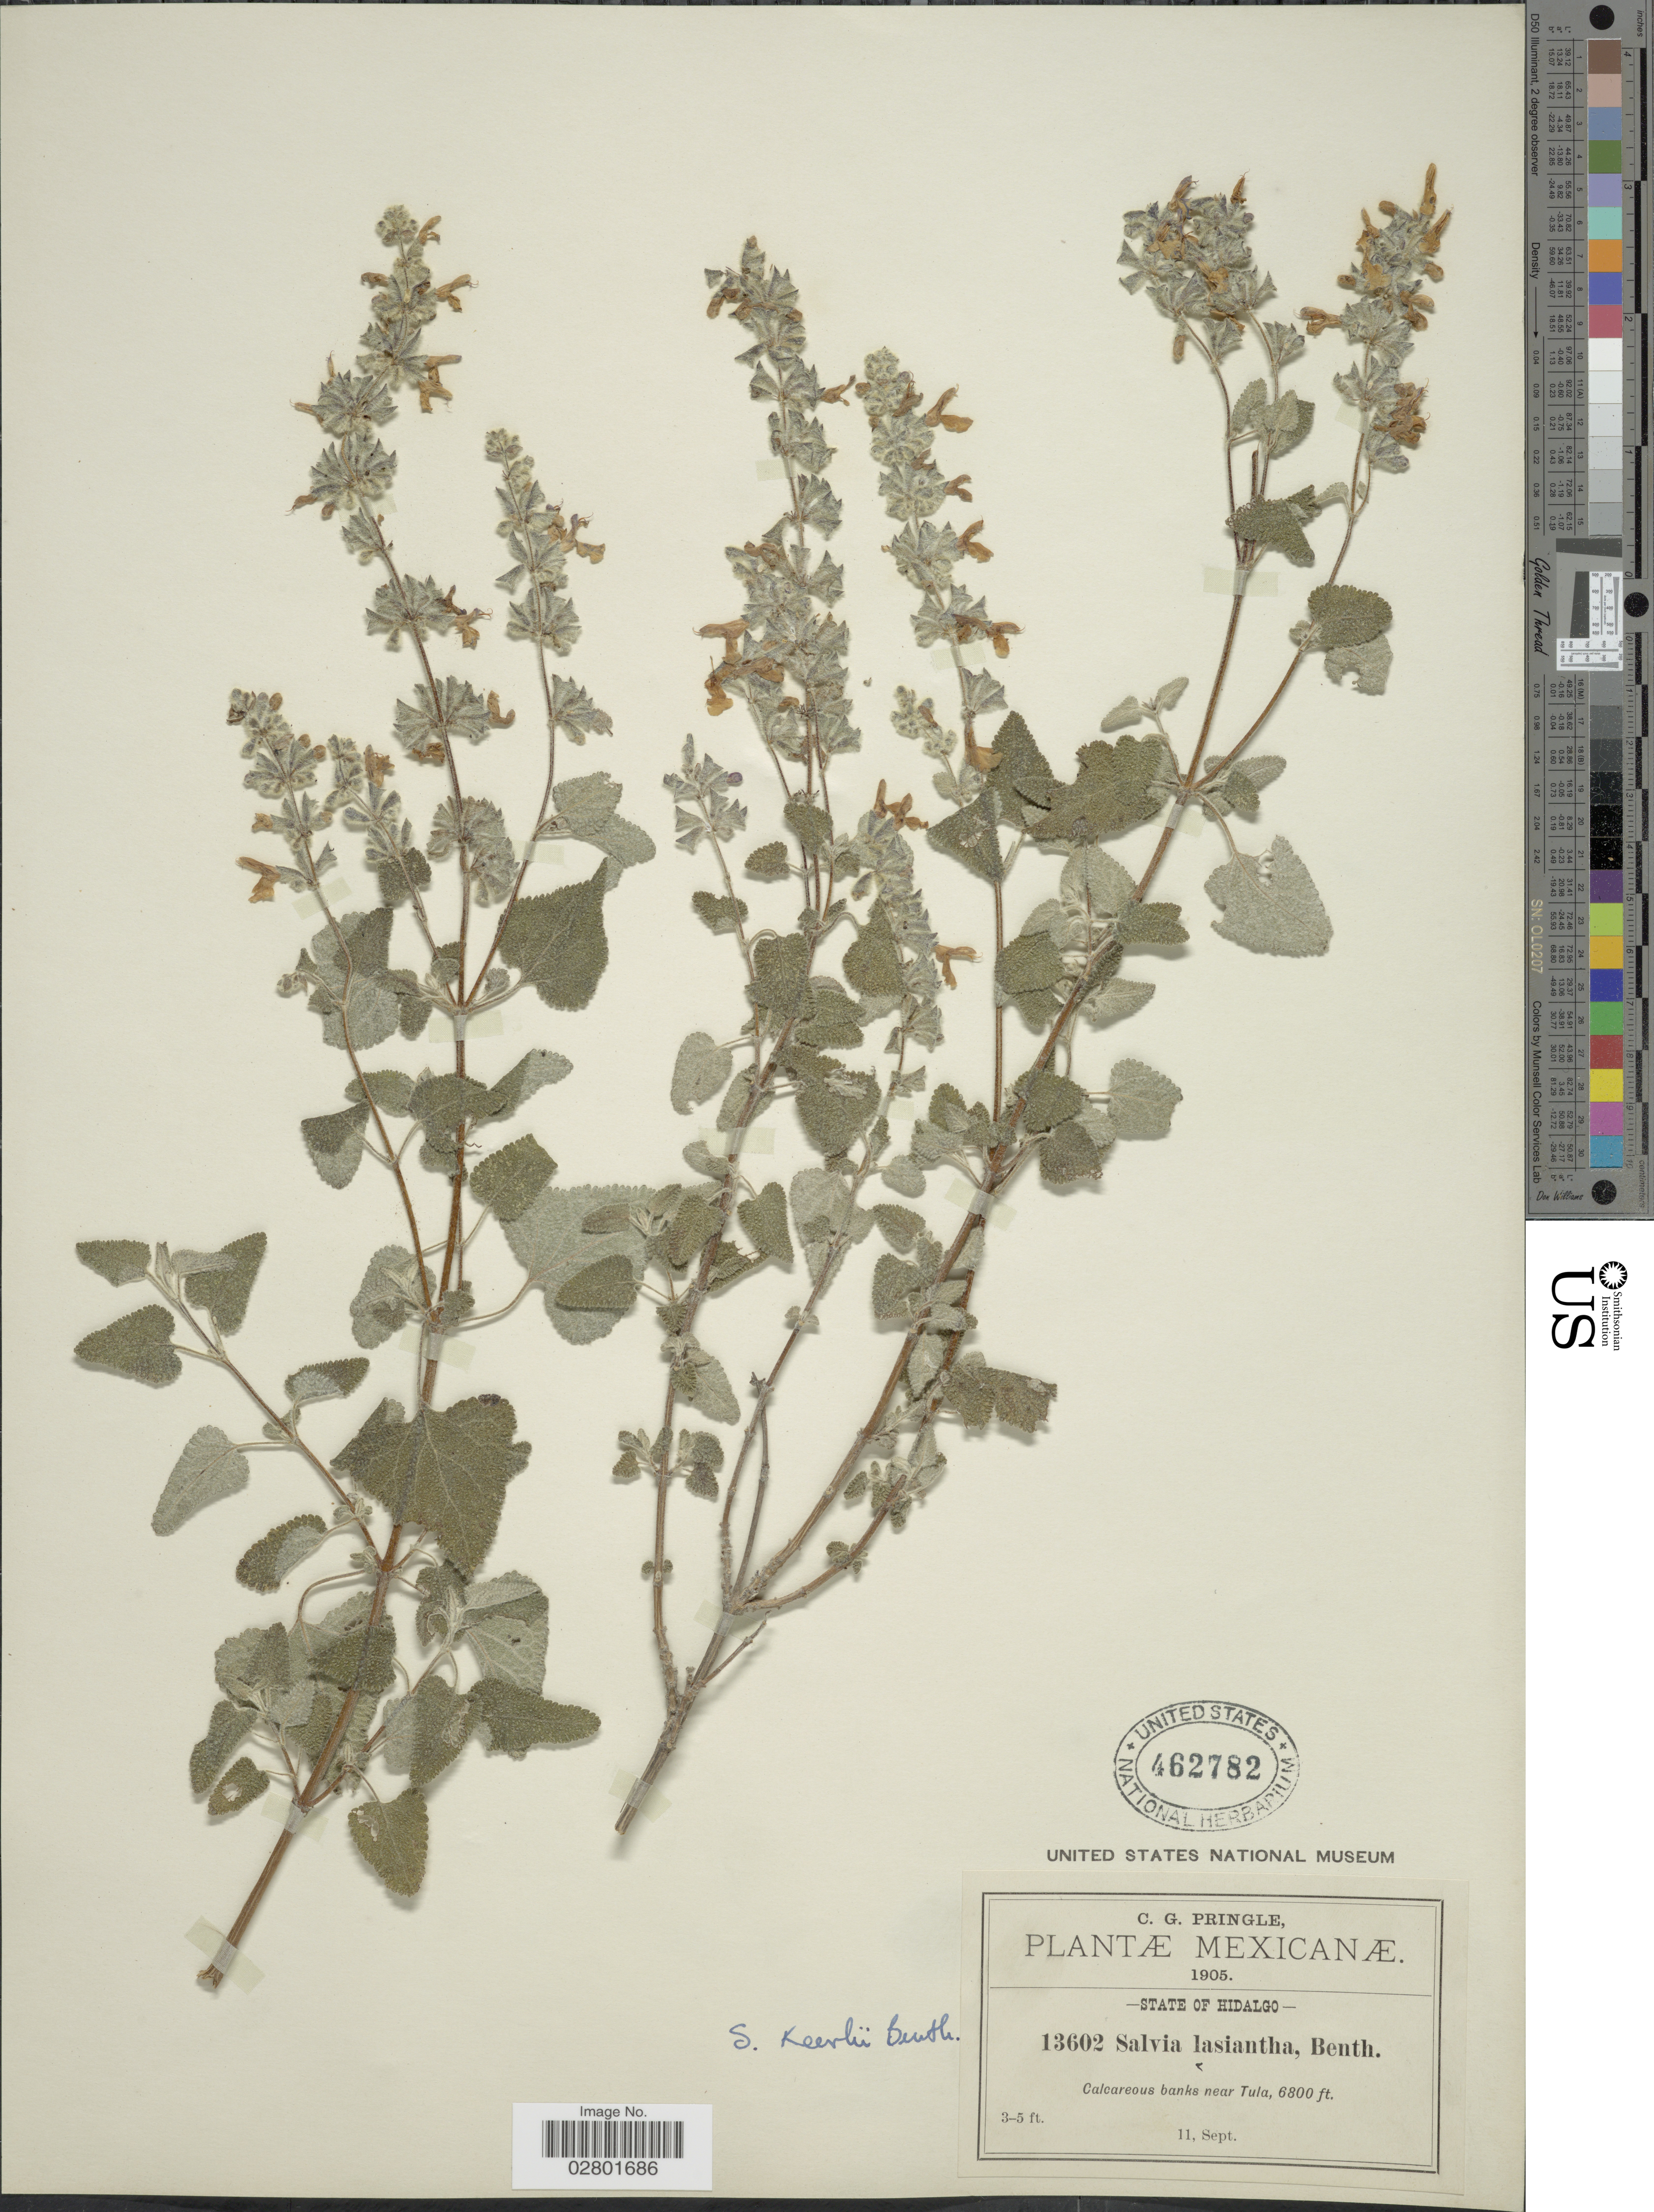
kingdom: Plantae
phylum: Tracheophyta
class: Magnoliopsida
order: Lamiales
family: Lamiaceae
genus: Salvia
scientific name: Salvia keerlii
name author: Benth.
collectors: C. G. Pringle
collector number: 13602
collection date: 1905-09-11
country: Mexico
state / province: Hidalgo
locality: Calcareous banks near Tula.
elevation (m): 2073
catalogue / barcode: US 462782